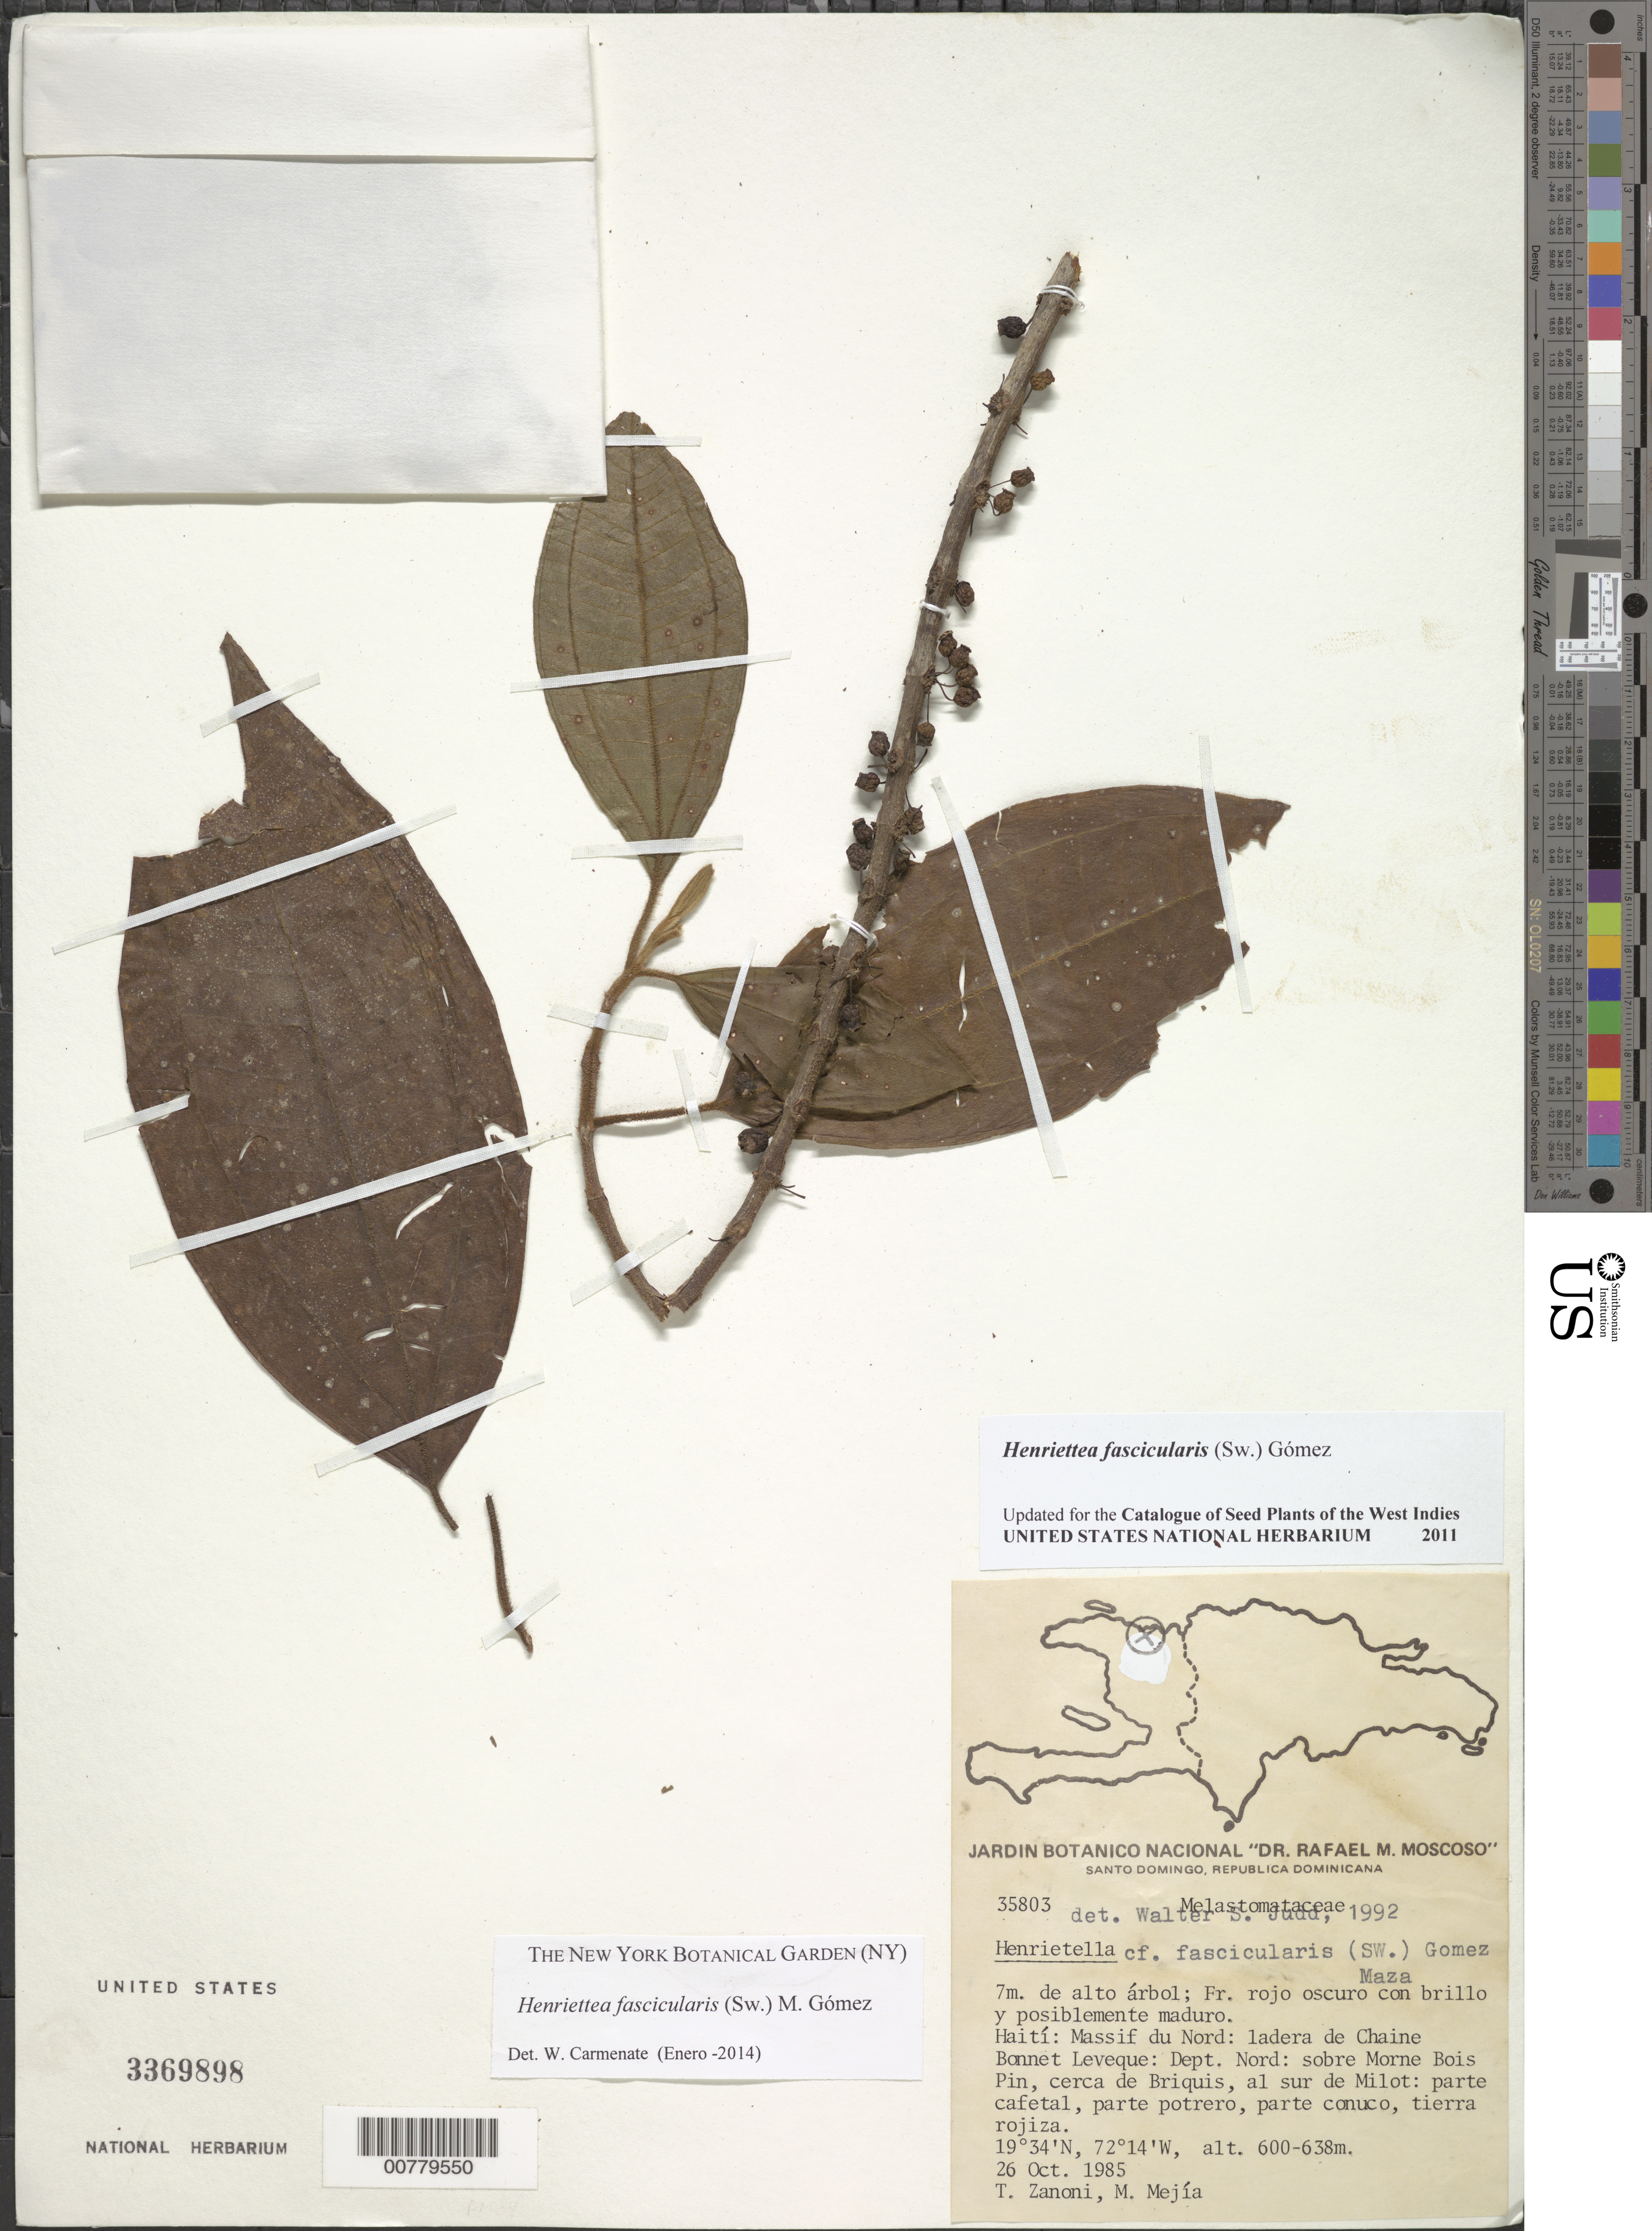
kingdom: Plantae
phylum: Tracheophyta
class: Magnoliopsida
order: Myrtales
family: Melastomataceae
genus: Henriettea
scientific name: Henriettea fascicularis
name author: (Sw.) M. Gómez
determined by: Carmenate, W.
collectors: T. A. Zanoni & M. Mejia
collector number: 35803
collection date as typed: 26 Oct 1985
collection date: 1985-10-26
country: Haiti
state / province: Nord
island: Hispaniola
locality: Massif du Nord, Chaine Bonnet Leveque hillside, over Morne Bois Pin, close to Briquis, south of Milot.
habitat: Land in part coffee plantation, horse stables and cultivated; red soil.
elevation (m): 600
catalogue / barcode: US 3369898